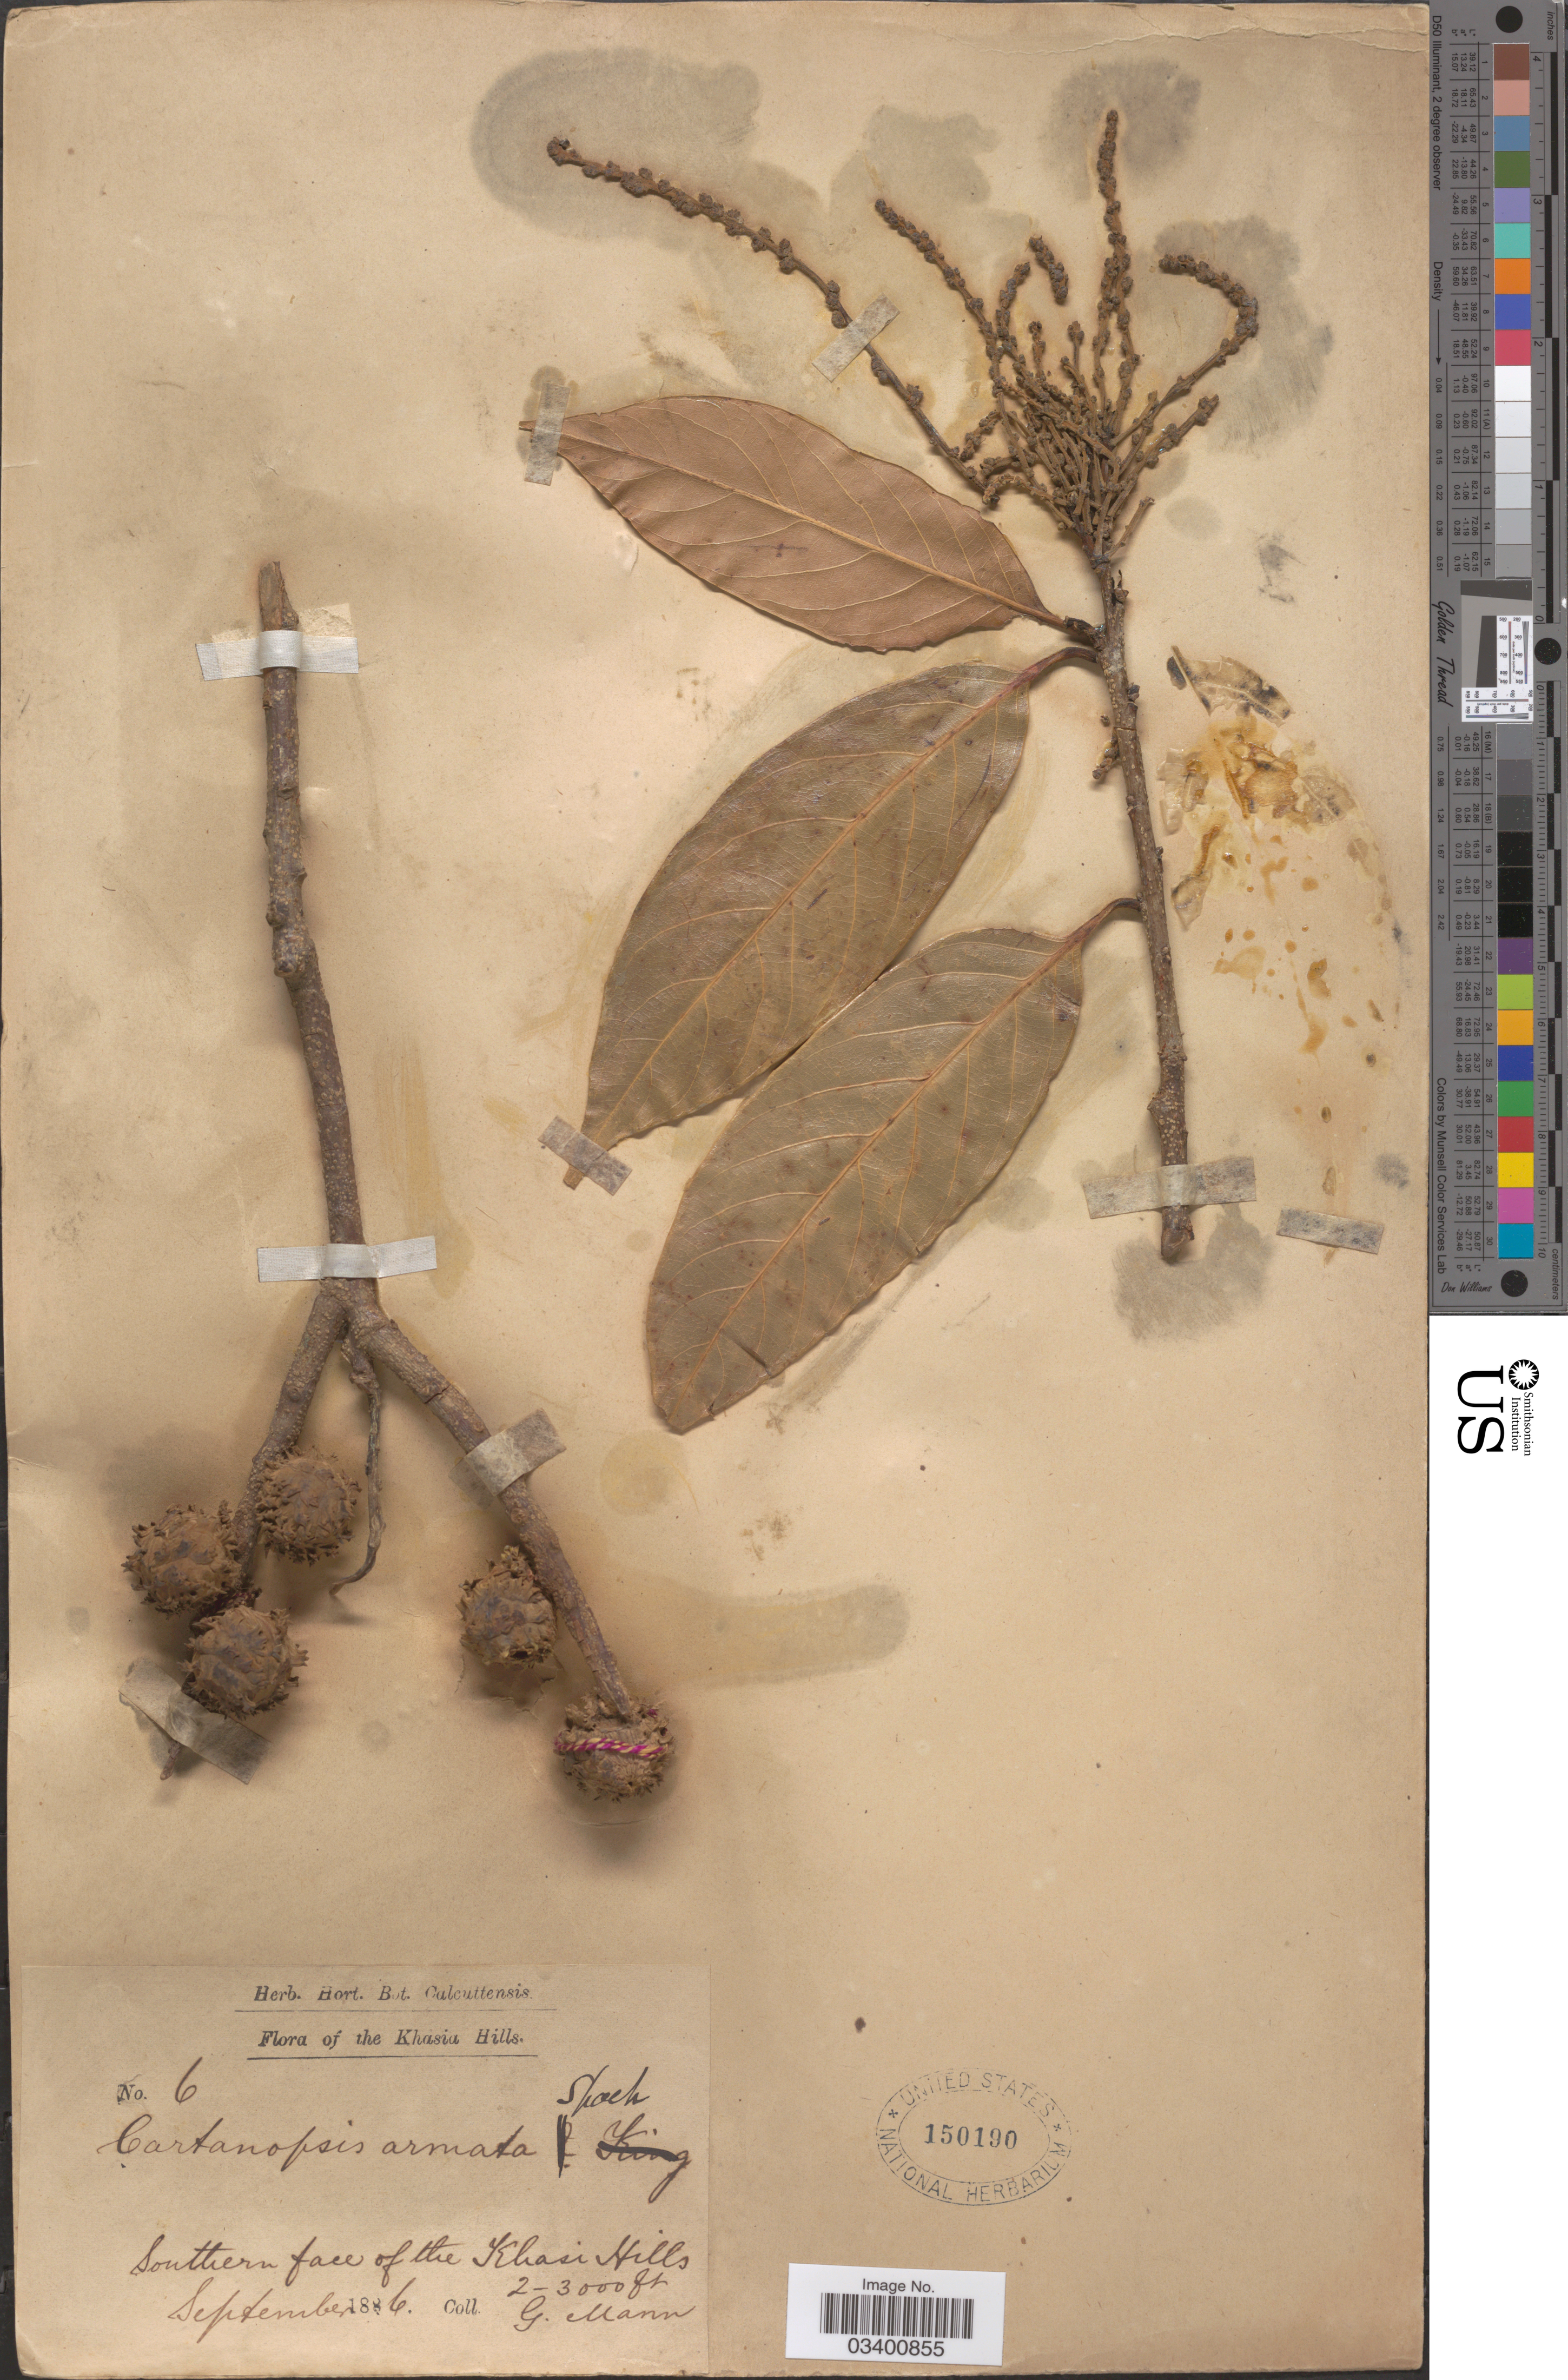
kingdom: Plantae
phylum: Tracheophyta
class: Magnoliopsida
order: Fagales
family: Fagaceae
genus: Castanopsis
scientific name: Castanopsis armata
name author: (Roxb.) Spach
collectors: G. Mann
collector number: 6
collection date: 1886-09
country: India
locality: The Khasia Hills. Southern face of the Khasi Hills.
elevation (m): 610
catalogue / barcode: US 150190